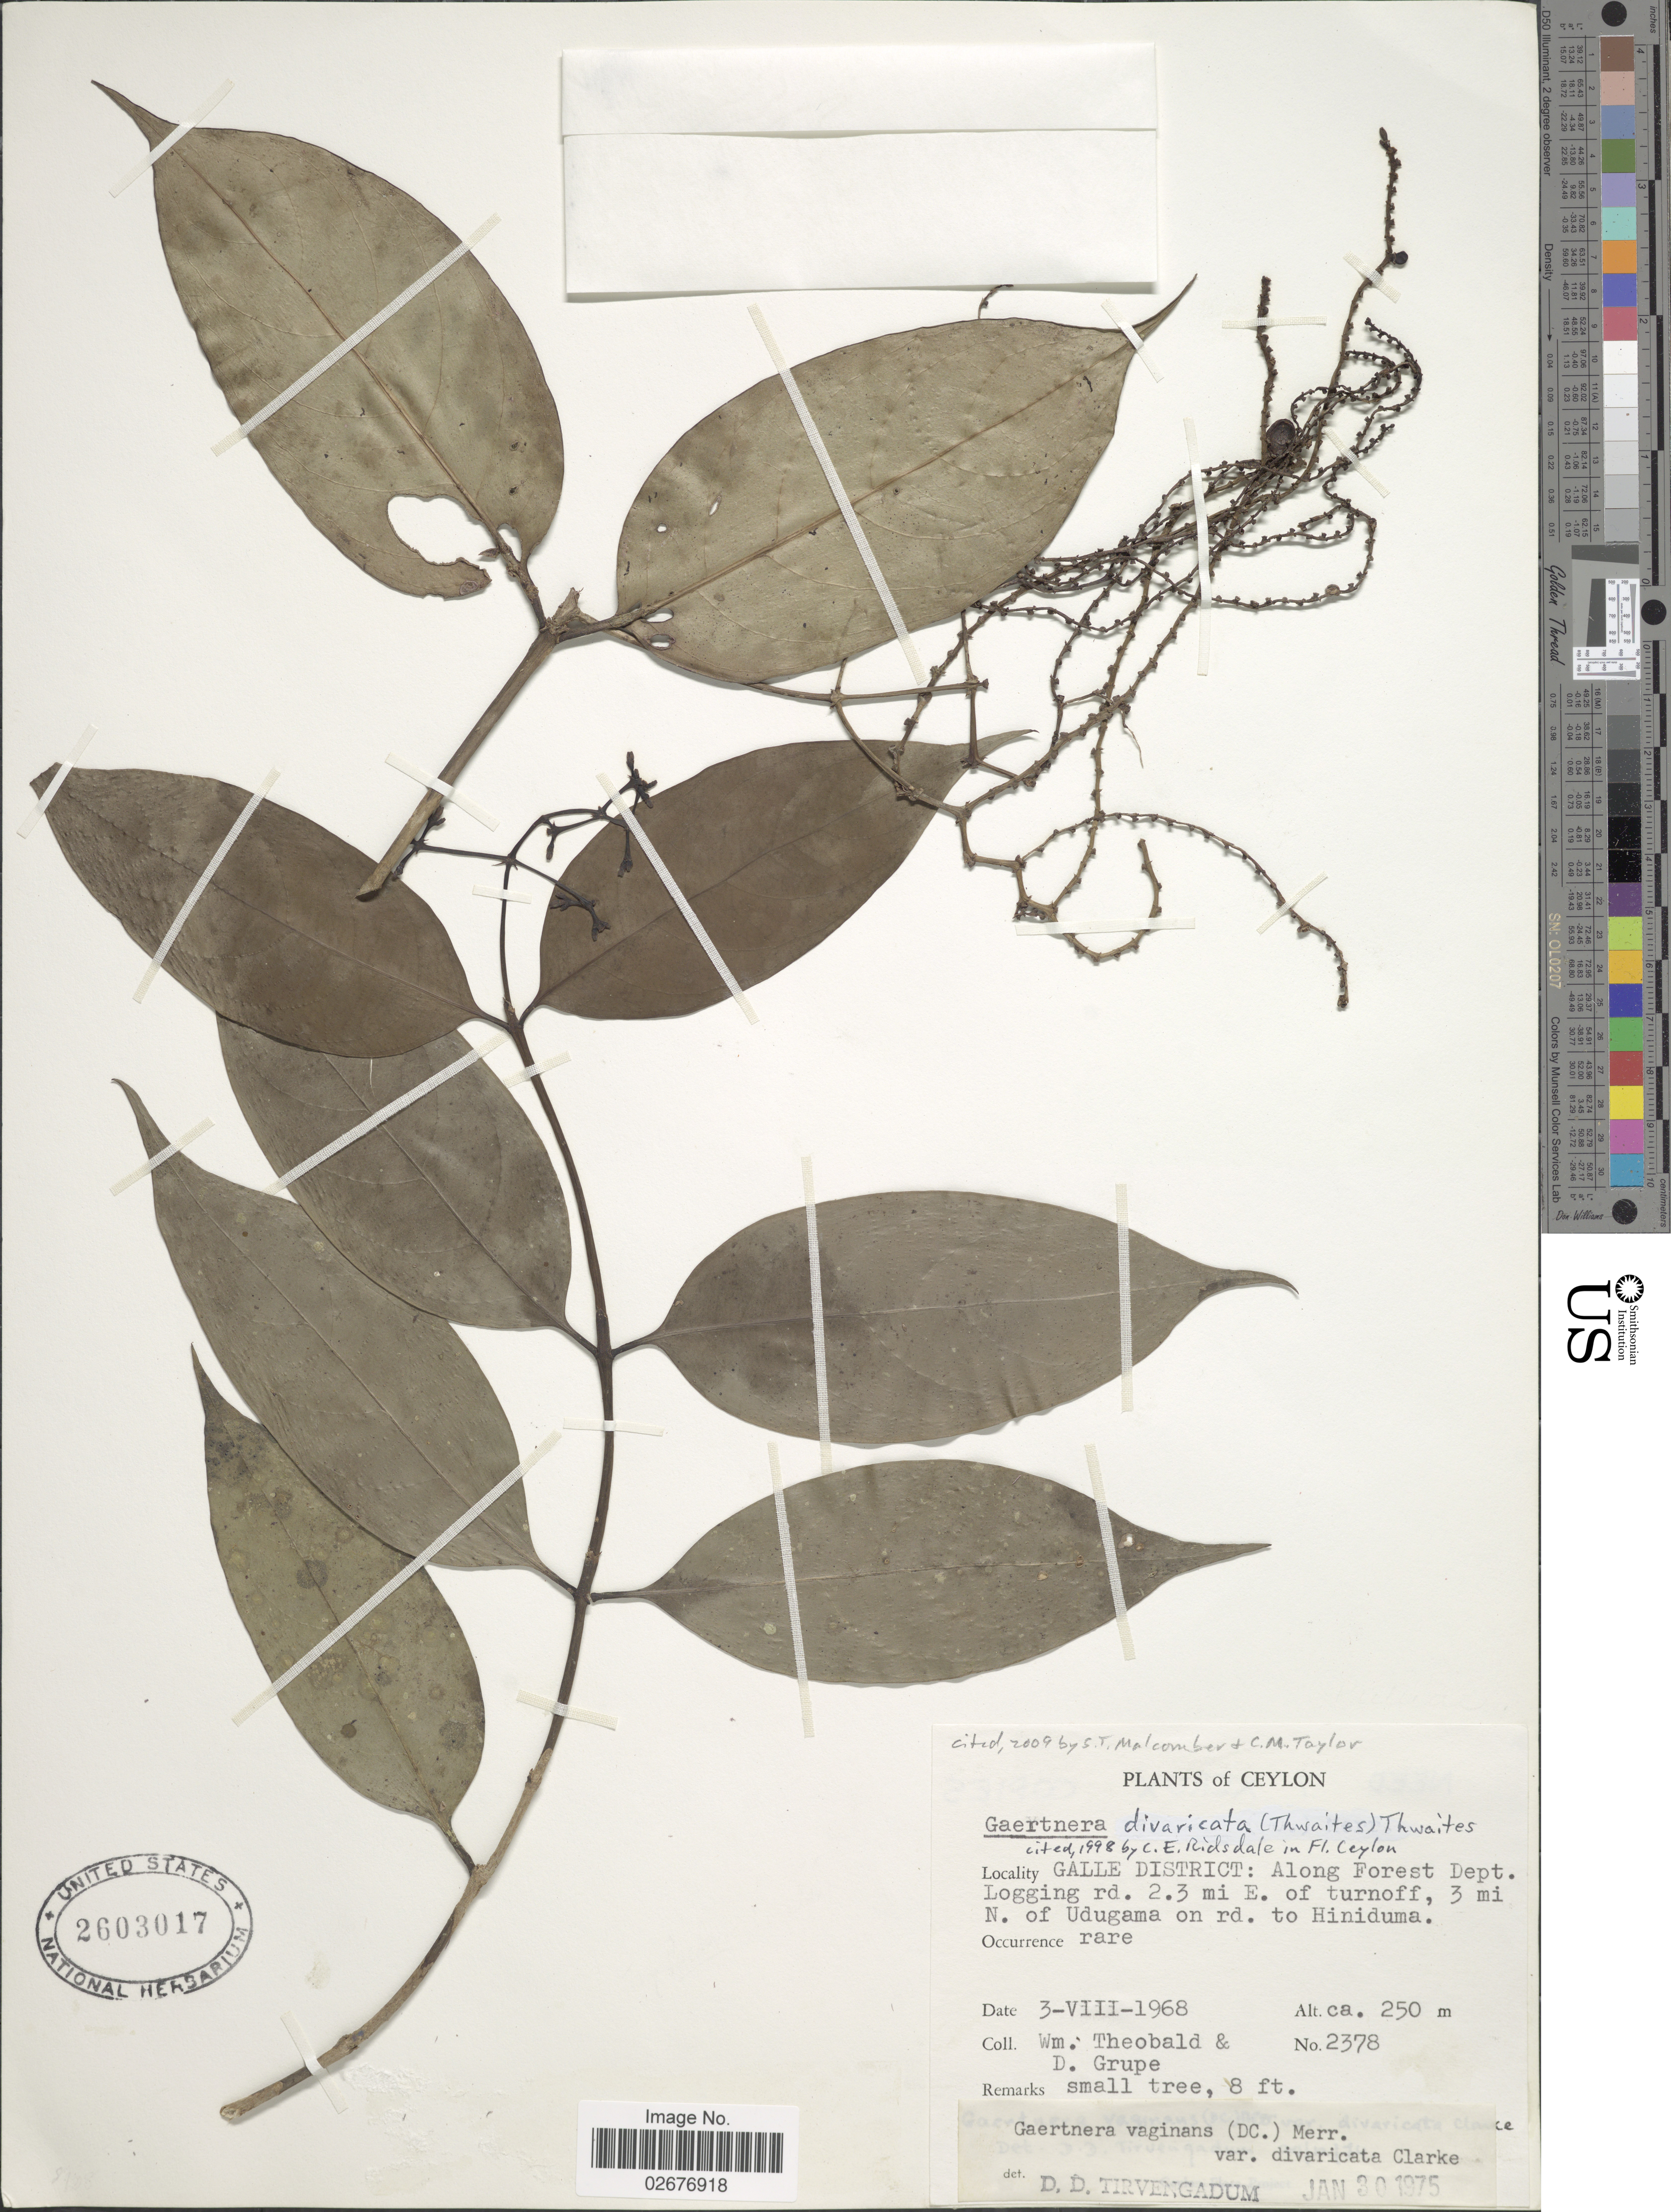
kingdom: Plantae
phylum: Tracheophyta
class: Magnoliopsida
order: Gentianales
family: Rubiaceae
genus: Gaertnera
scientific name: Gaertnera divaricata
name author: Alston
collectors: W. Theobald & D. Grupe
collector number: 2378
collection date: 1968-08-03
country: Sri Lanka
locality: Ceylon, Galle District: along Forest Dept. Logging rd. 2.3 mi E. of turnoff, 3 mi N. of Udugama on rd. to Hiniduma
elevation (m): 250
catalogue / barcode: US 2603017